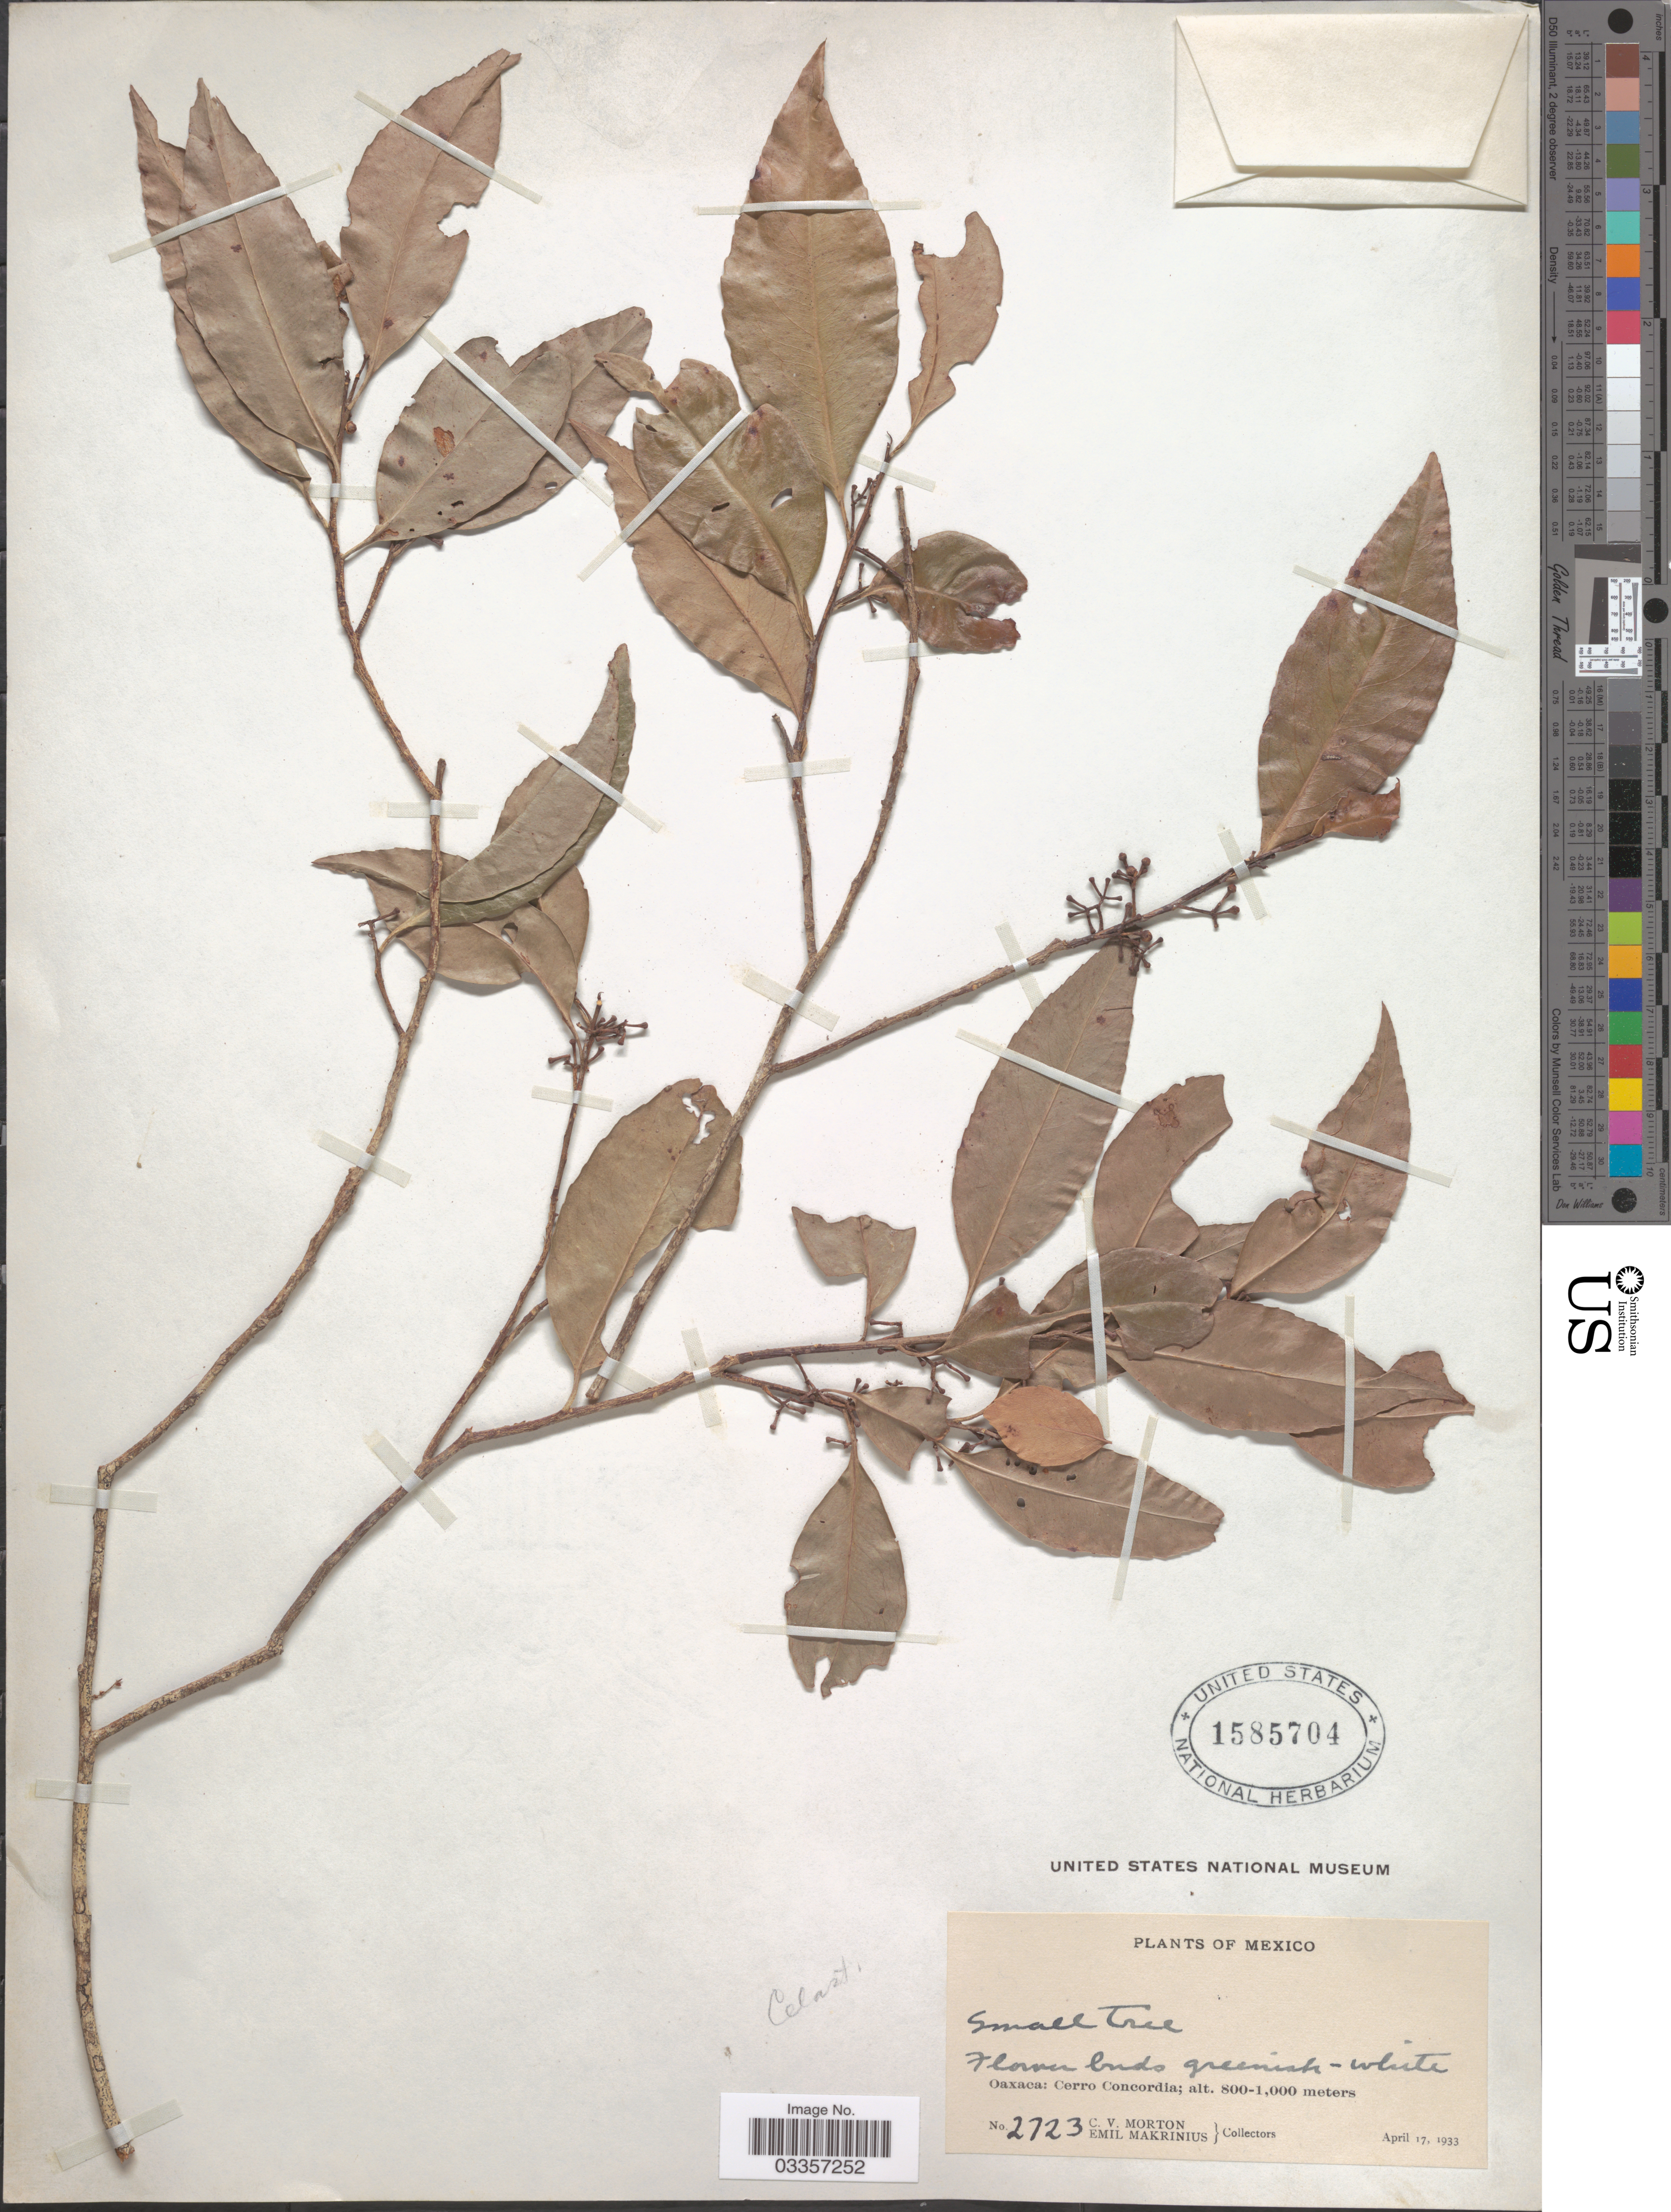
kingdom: Plantae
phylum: Tracheophyta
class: Magnoliopsida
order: Celastrales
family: Celastraceae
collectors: C. V. Morton & E. Makrinius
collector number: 2723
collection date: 1933-04-17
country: Mexico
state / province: Oaxaca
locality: Cerro Concordia.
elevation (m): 800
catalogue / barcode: US 1585704